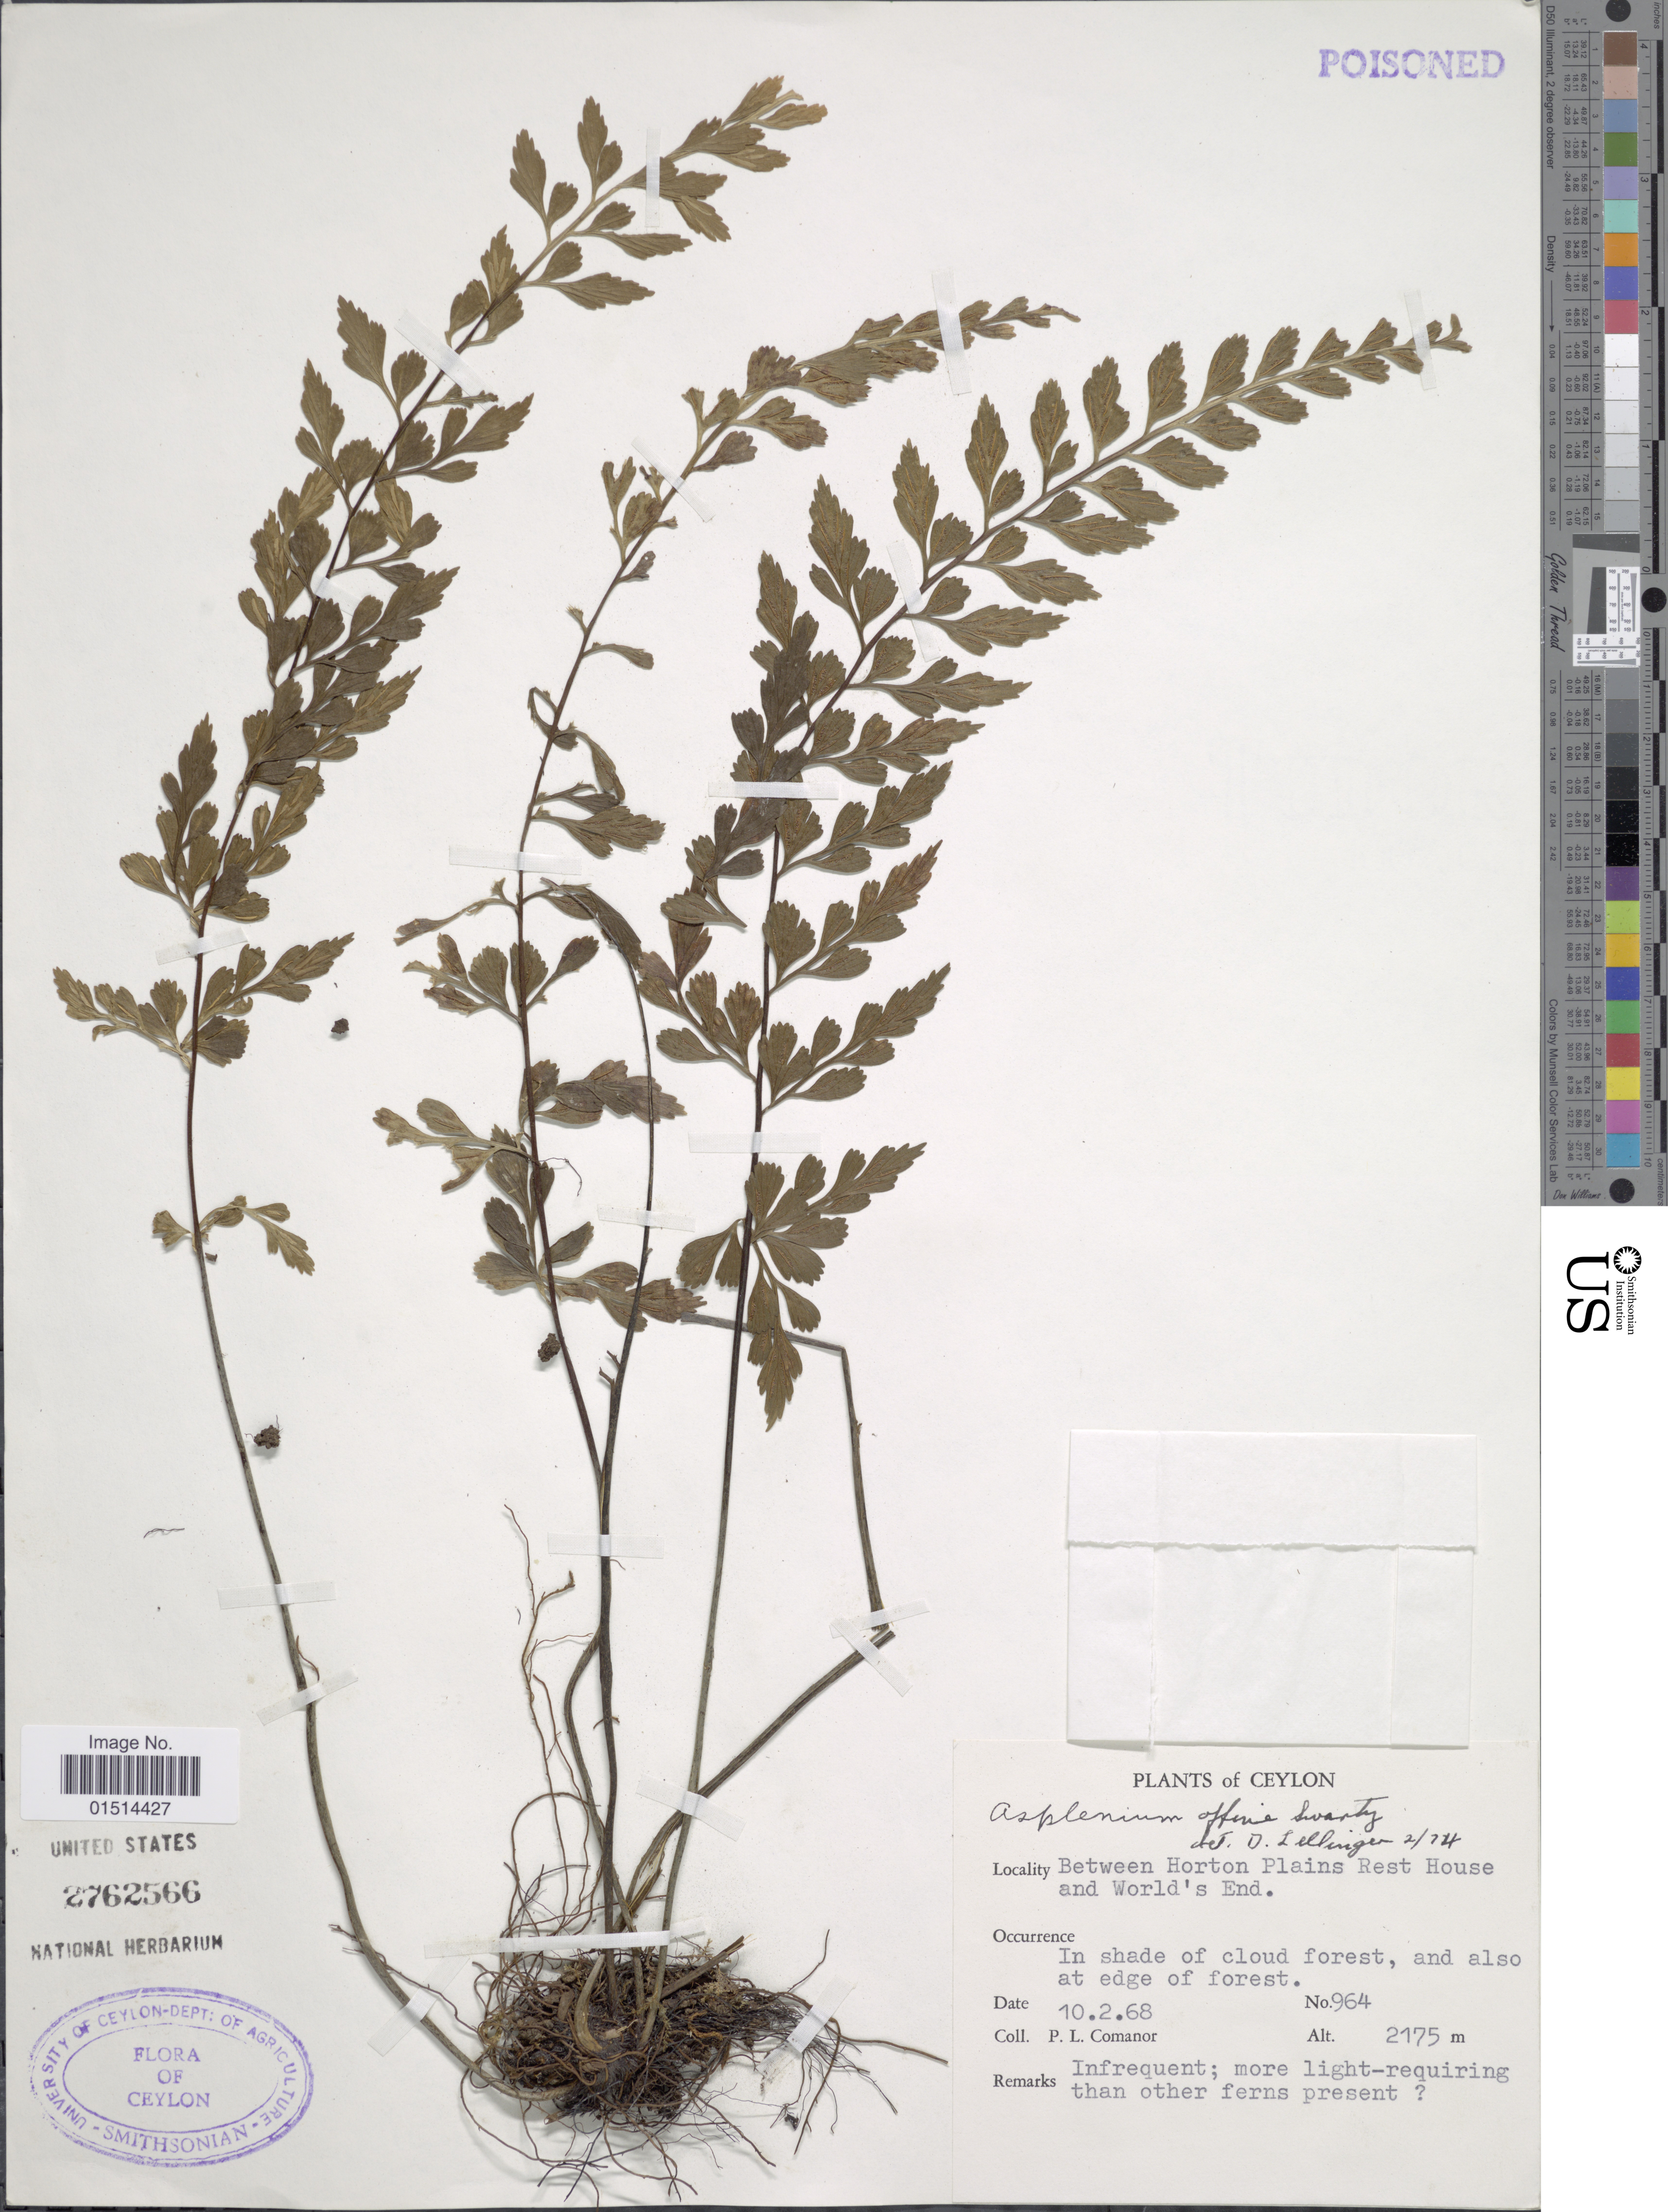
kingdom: Plantae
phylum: Tracheophyta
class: Polypodiopsida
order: Polypodiales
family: Aspleniaceae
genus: Asplenium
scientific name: Asplenium affine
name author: Sw.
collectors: P. Comanor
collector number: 964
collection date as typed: Transcribed d/m/y: 10/2/68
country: Sri Lanka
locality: Ceylon, between Horton Plains Rest House and World's End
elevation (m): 2175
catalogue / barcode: US 2762566